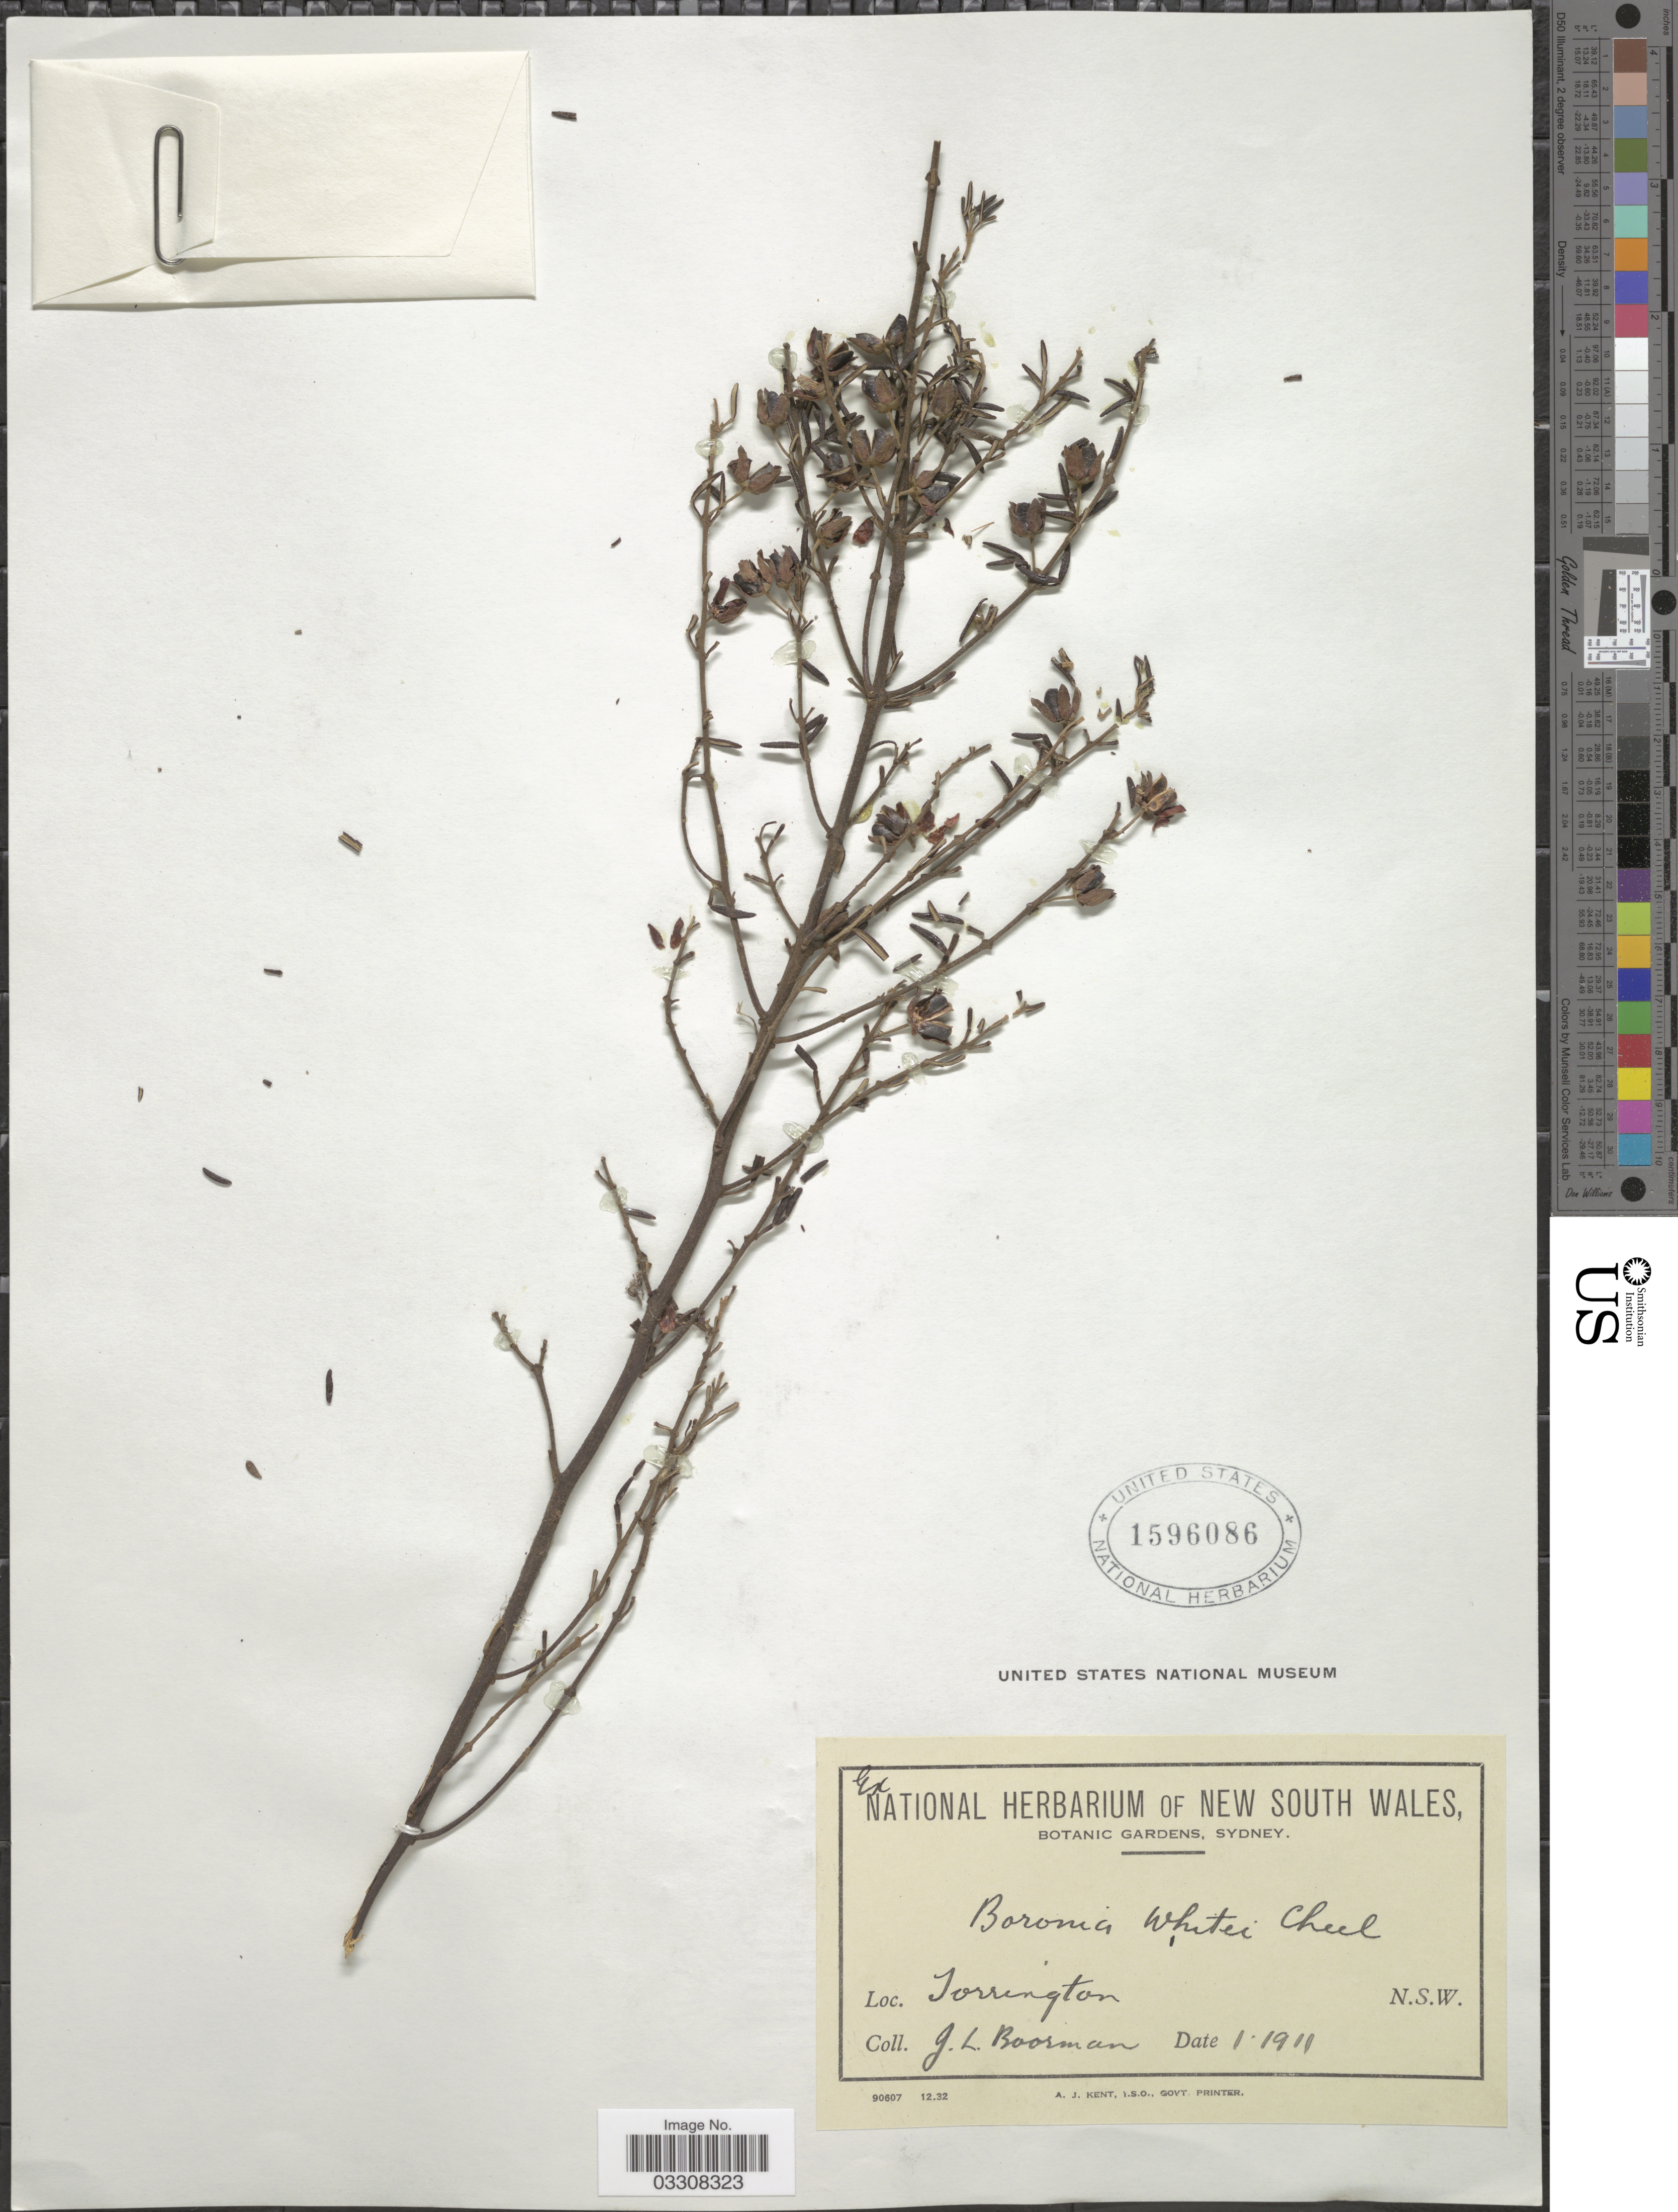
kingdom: Plantae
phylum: Tracheophyta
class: Magnoliopsida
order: Sapindales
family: Rutaceae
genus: Boronia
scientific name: Boronia whitei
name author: Cheel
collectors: J. Boorman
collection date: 1911-01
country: Australia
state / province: New South Wales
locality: Torrington.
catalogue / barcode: US 1596086